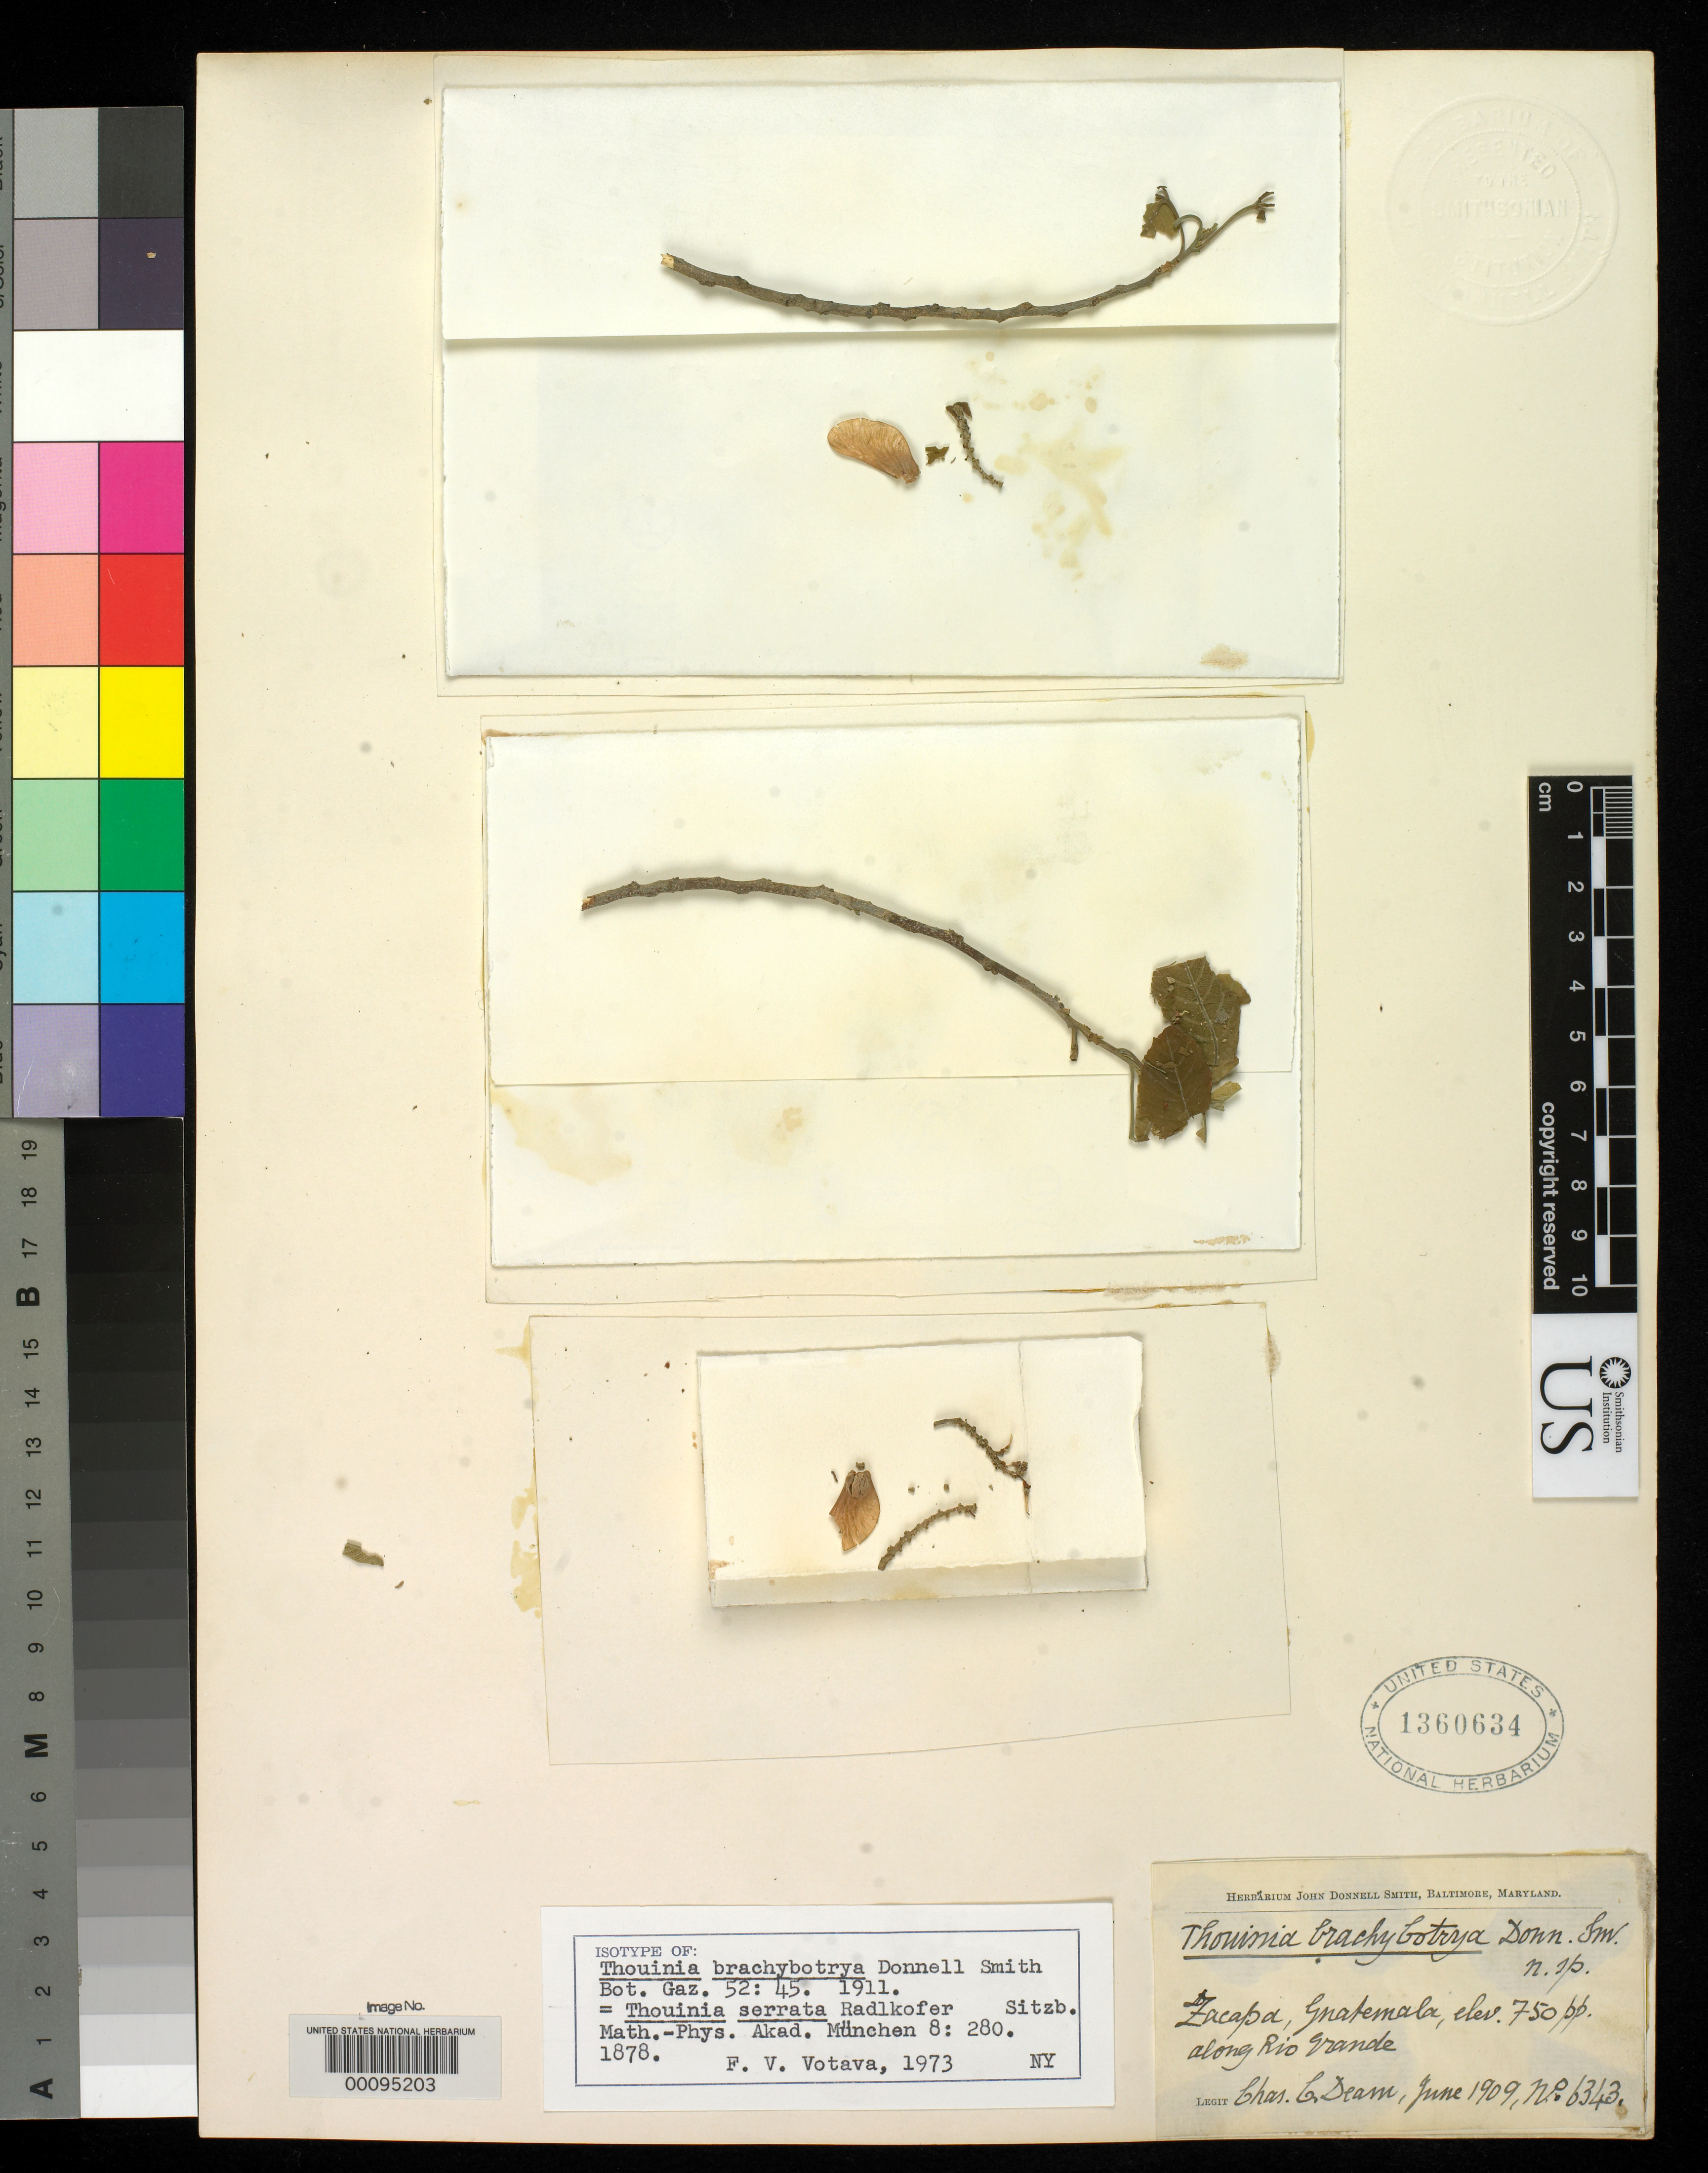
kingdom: Plantae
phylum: Tracheophyta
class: Magnoliopsida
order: Sapindales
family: Sapindaceae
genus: Thouinia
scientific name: Thouinia brachybotrya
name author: Donn. Sm.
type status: Isotype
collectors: C. C. Deam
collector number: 6343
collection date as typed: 19 Jun 1909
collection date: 1909-06-19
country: Guatemala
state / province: Zacapa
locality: Along Rio Grande.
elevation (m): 229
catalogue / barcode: US 1360634